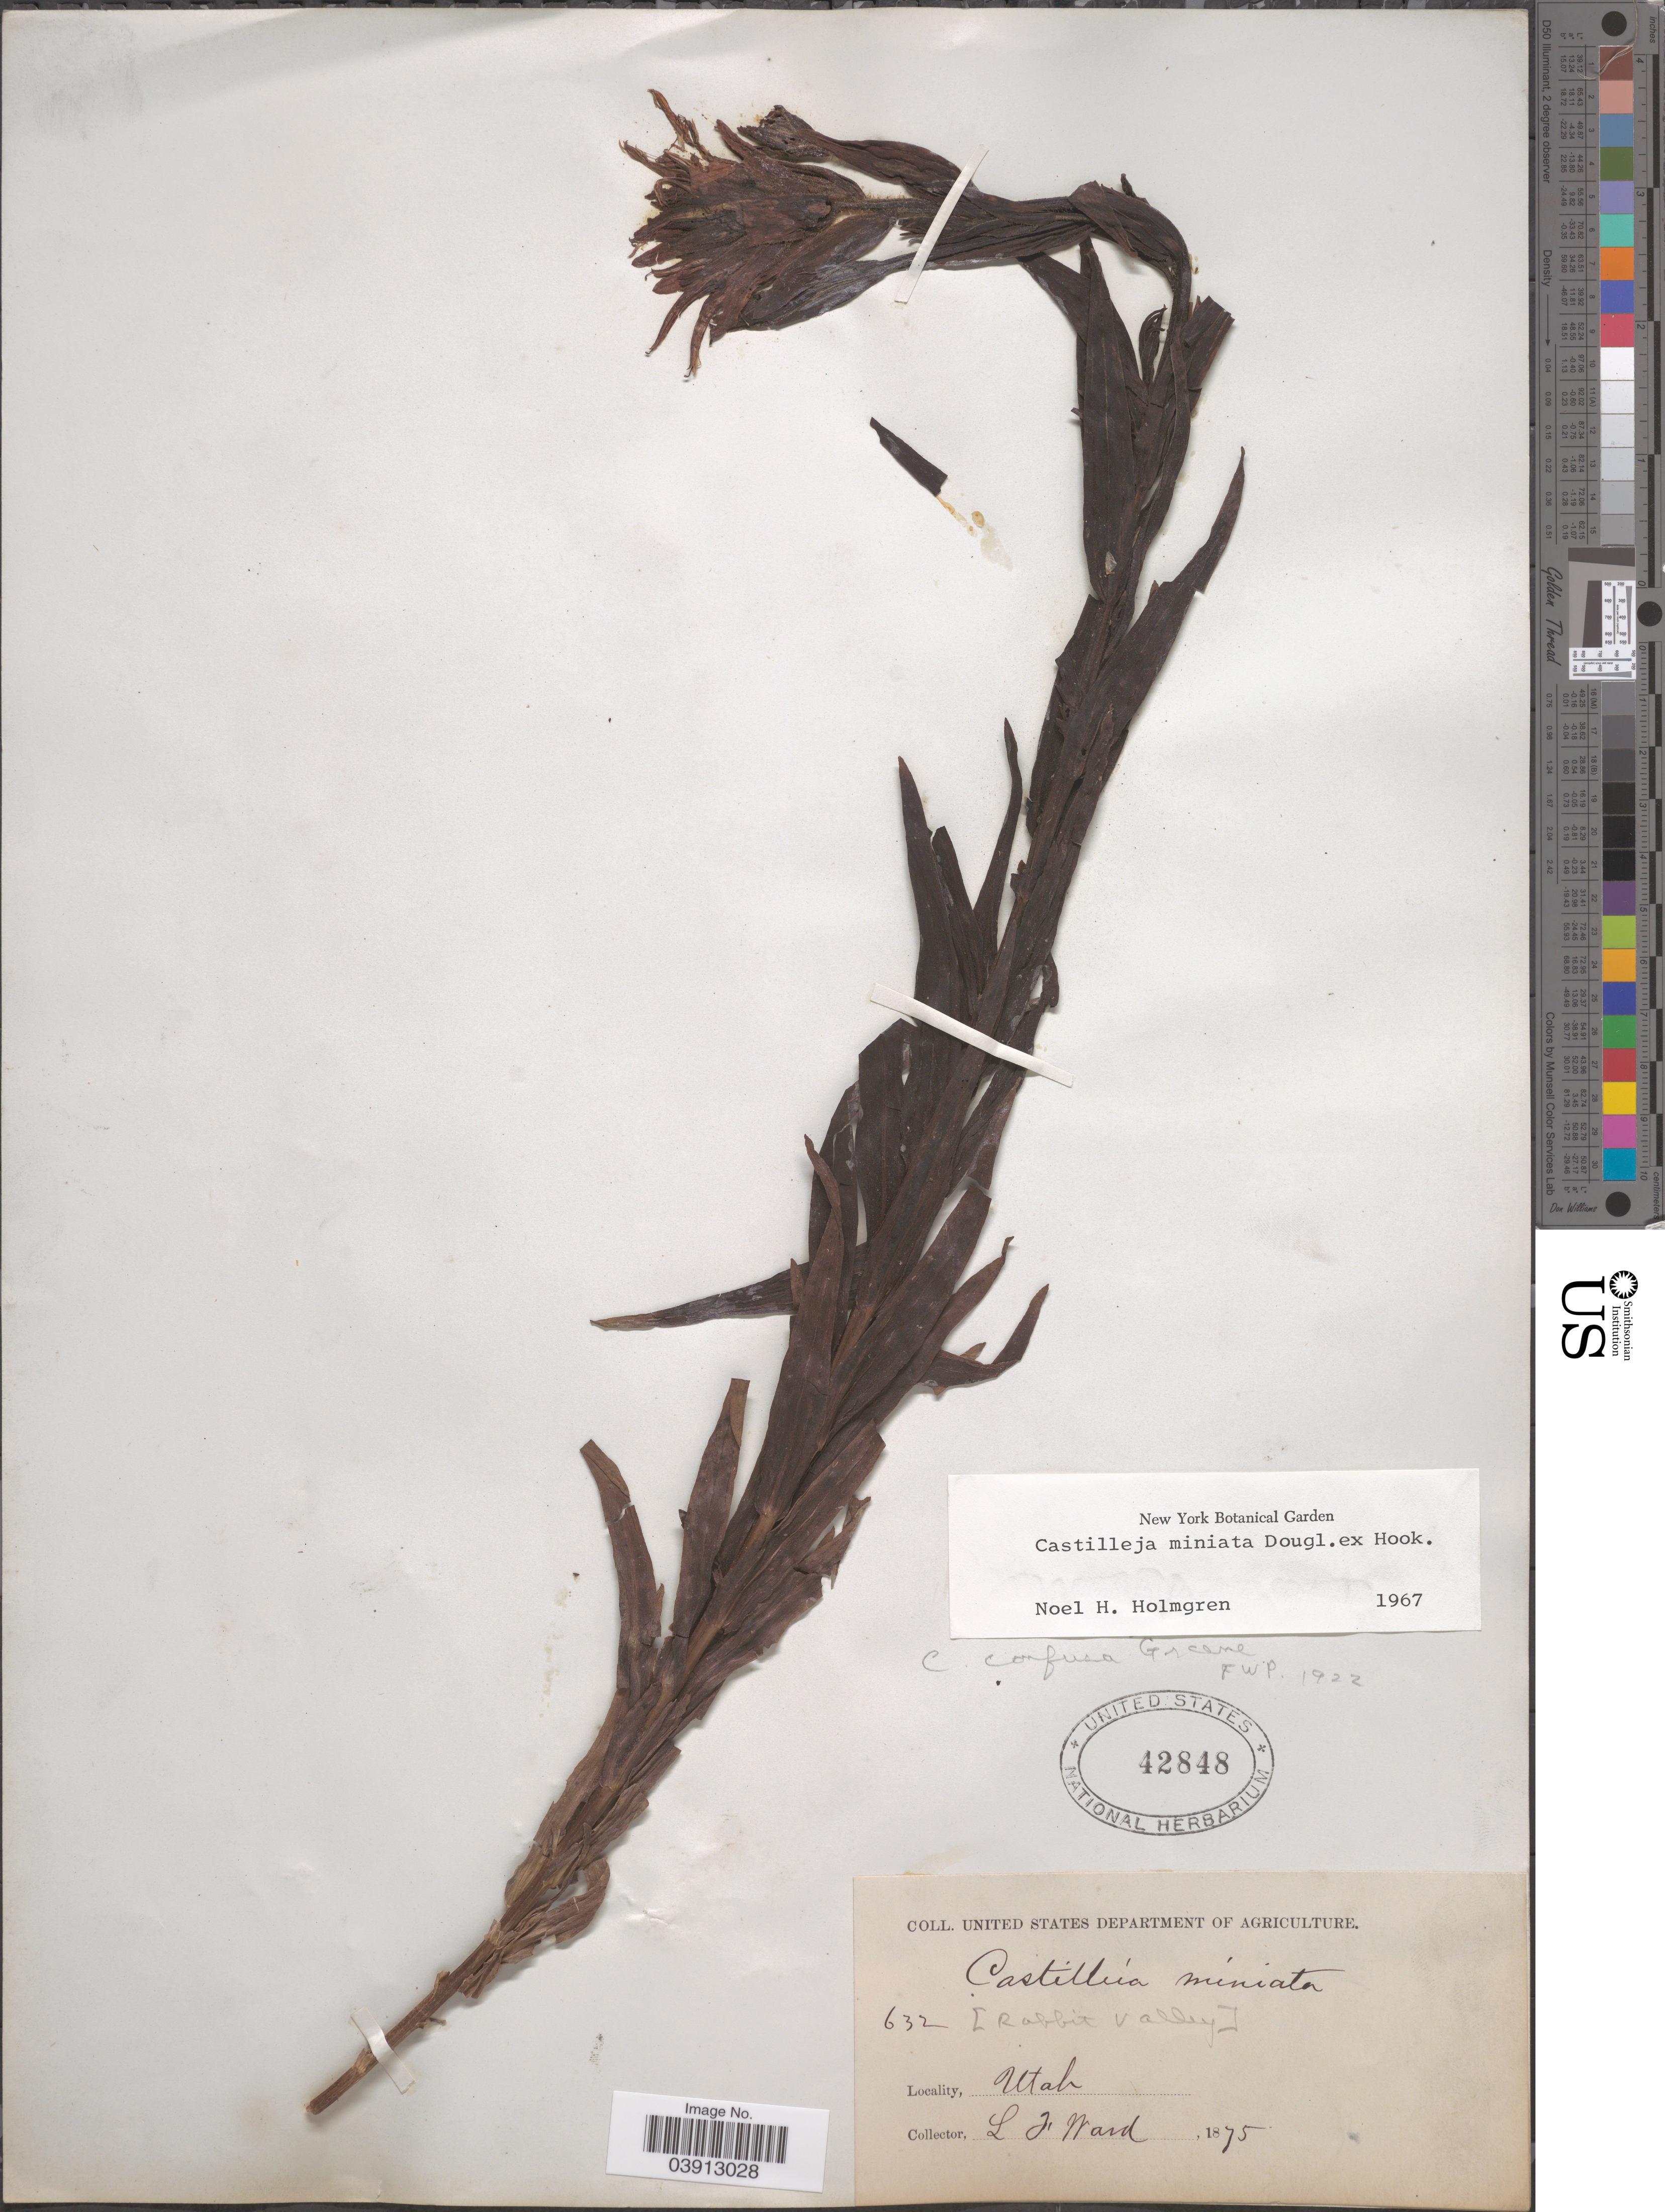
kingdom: Plantae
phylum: Tracheophyta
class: Magnoliopsida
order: Lamiales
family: Orobanchaceae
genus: Castilleja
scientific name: Castilleja miniata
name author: Douglas ex Hook.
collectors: L. Ward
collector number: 632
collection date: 1875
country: United States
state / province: Utah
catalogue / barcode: US 42848